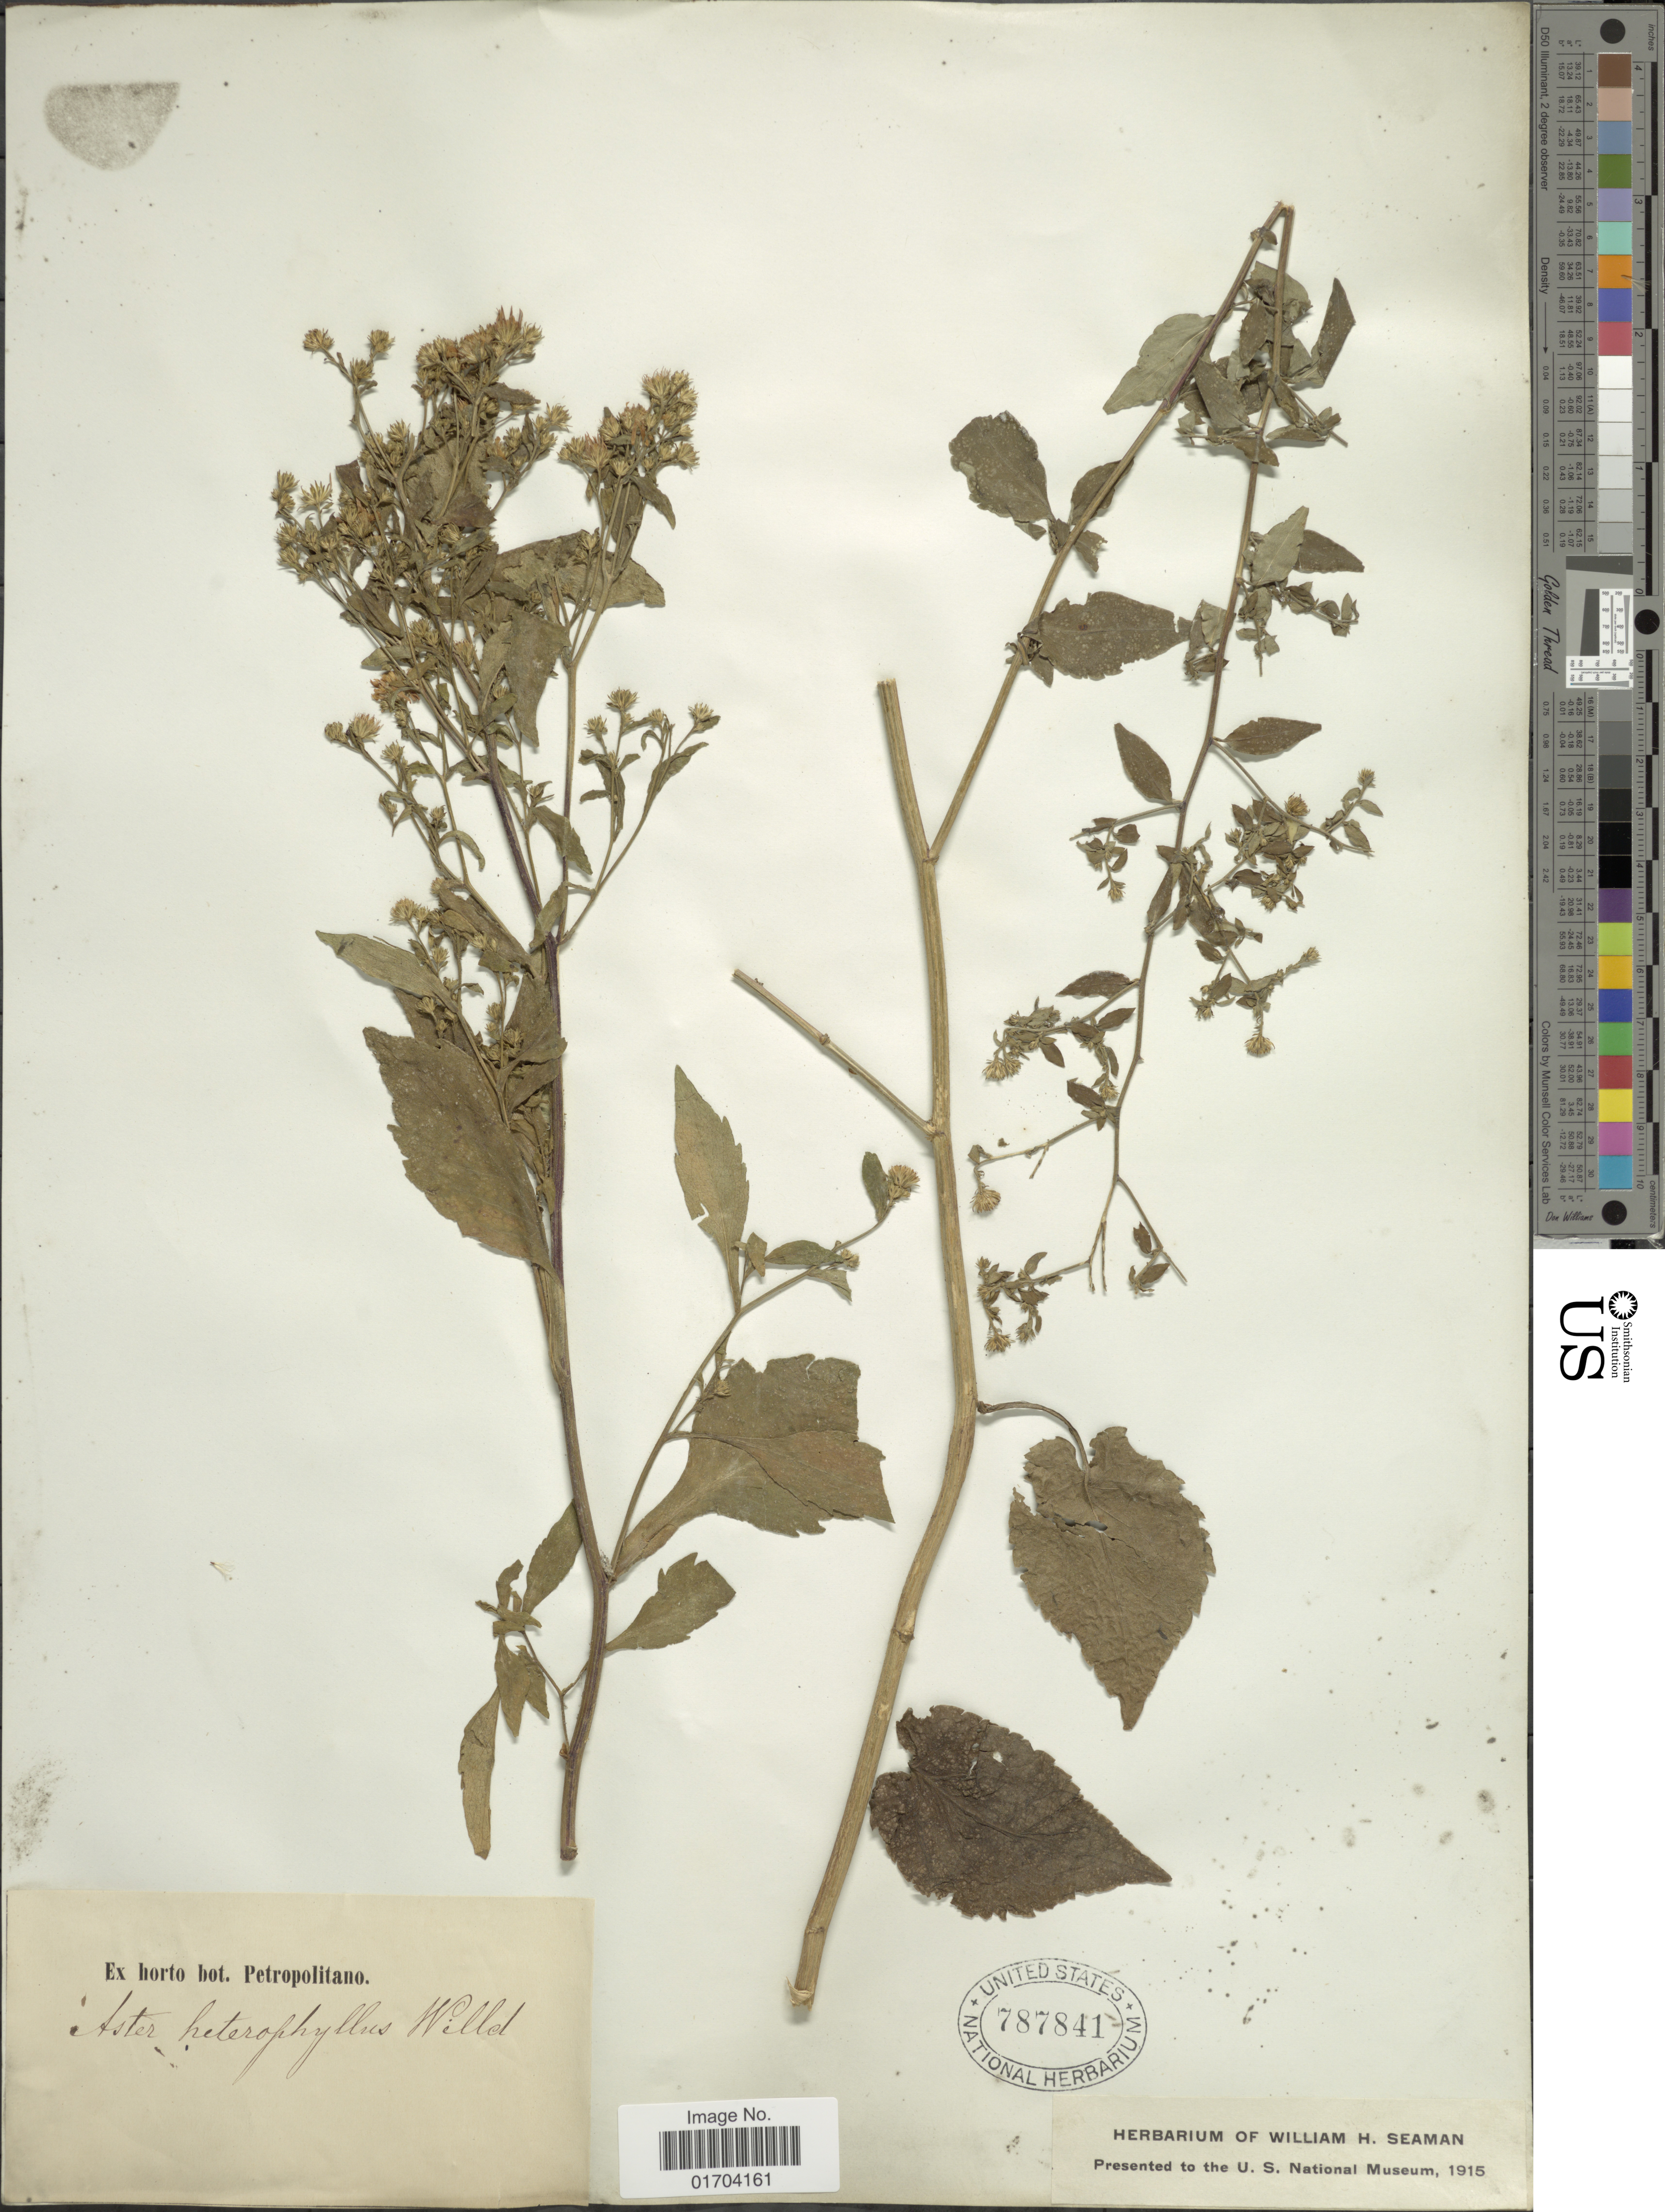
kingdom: Plantae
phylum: Tracheophyta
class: Magnoliopsida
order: Asterales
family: Asteraceae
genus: Symphyotrichum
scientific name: Symphyotrichum sp.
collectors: ex Horto Bot. Petropolitano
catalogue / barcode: US 787841